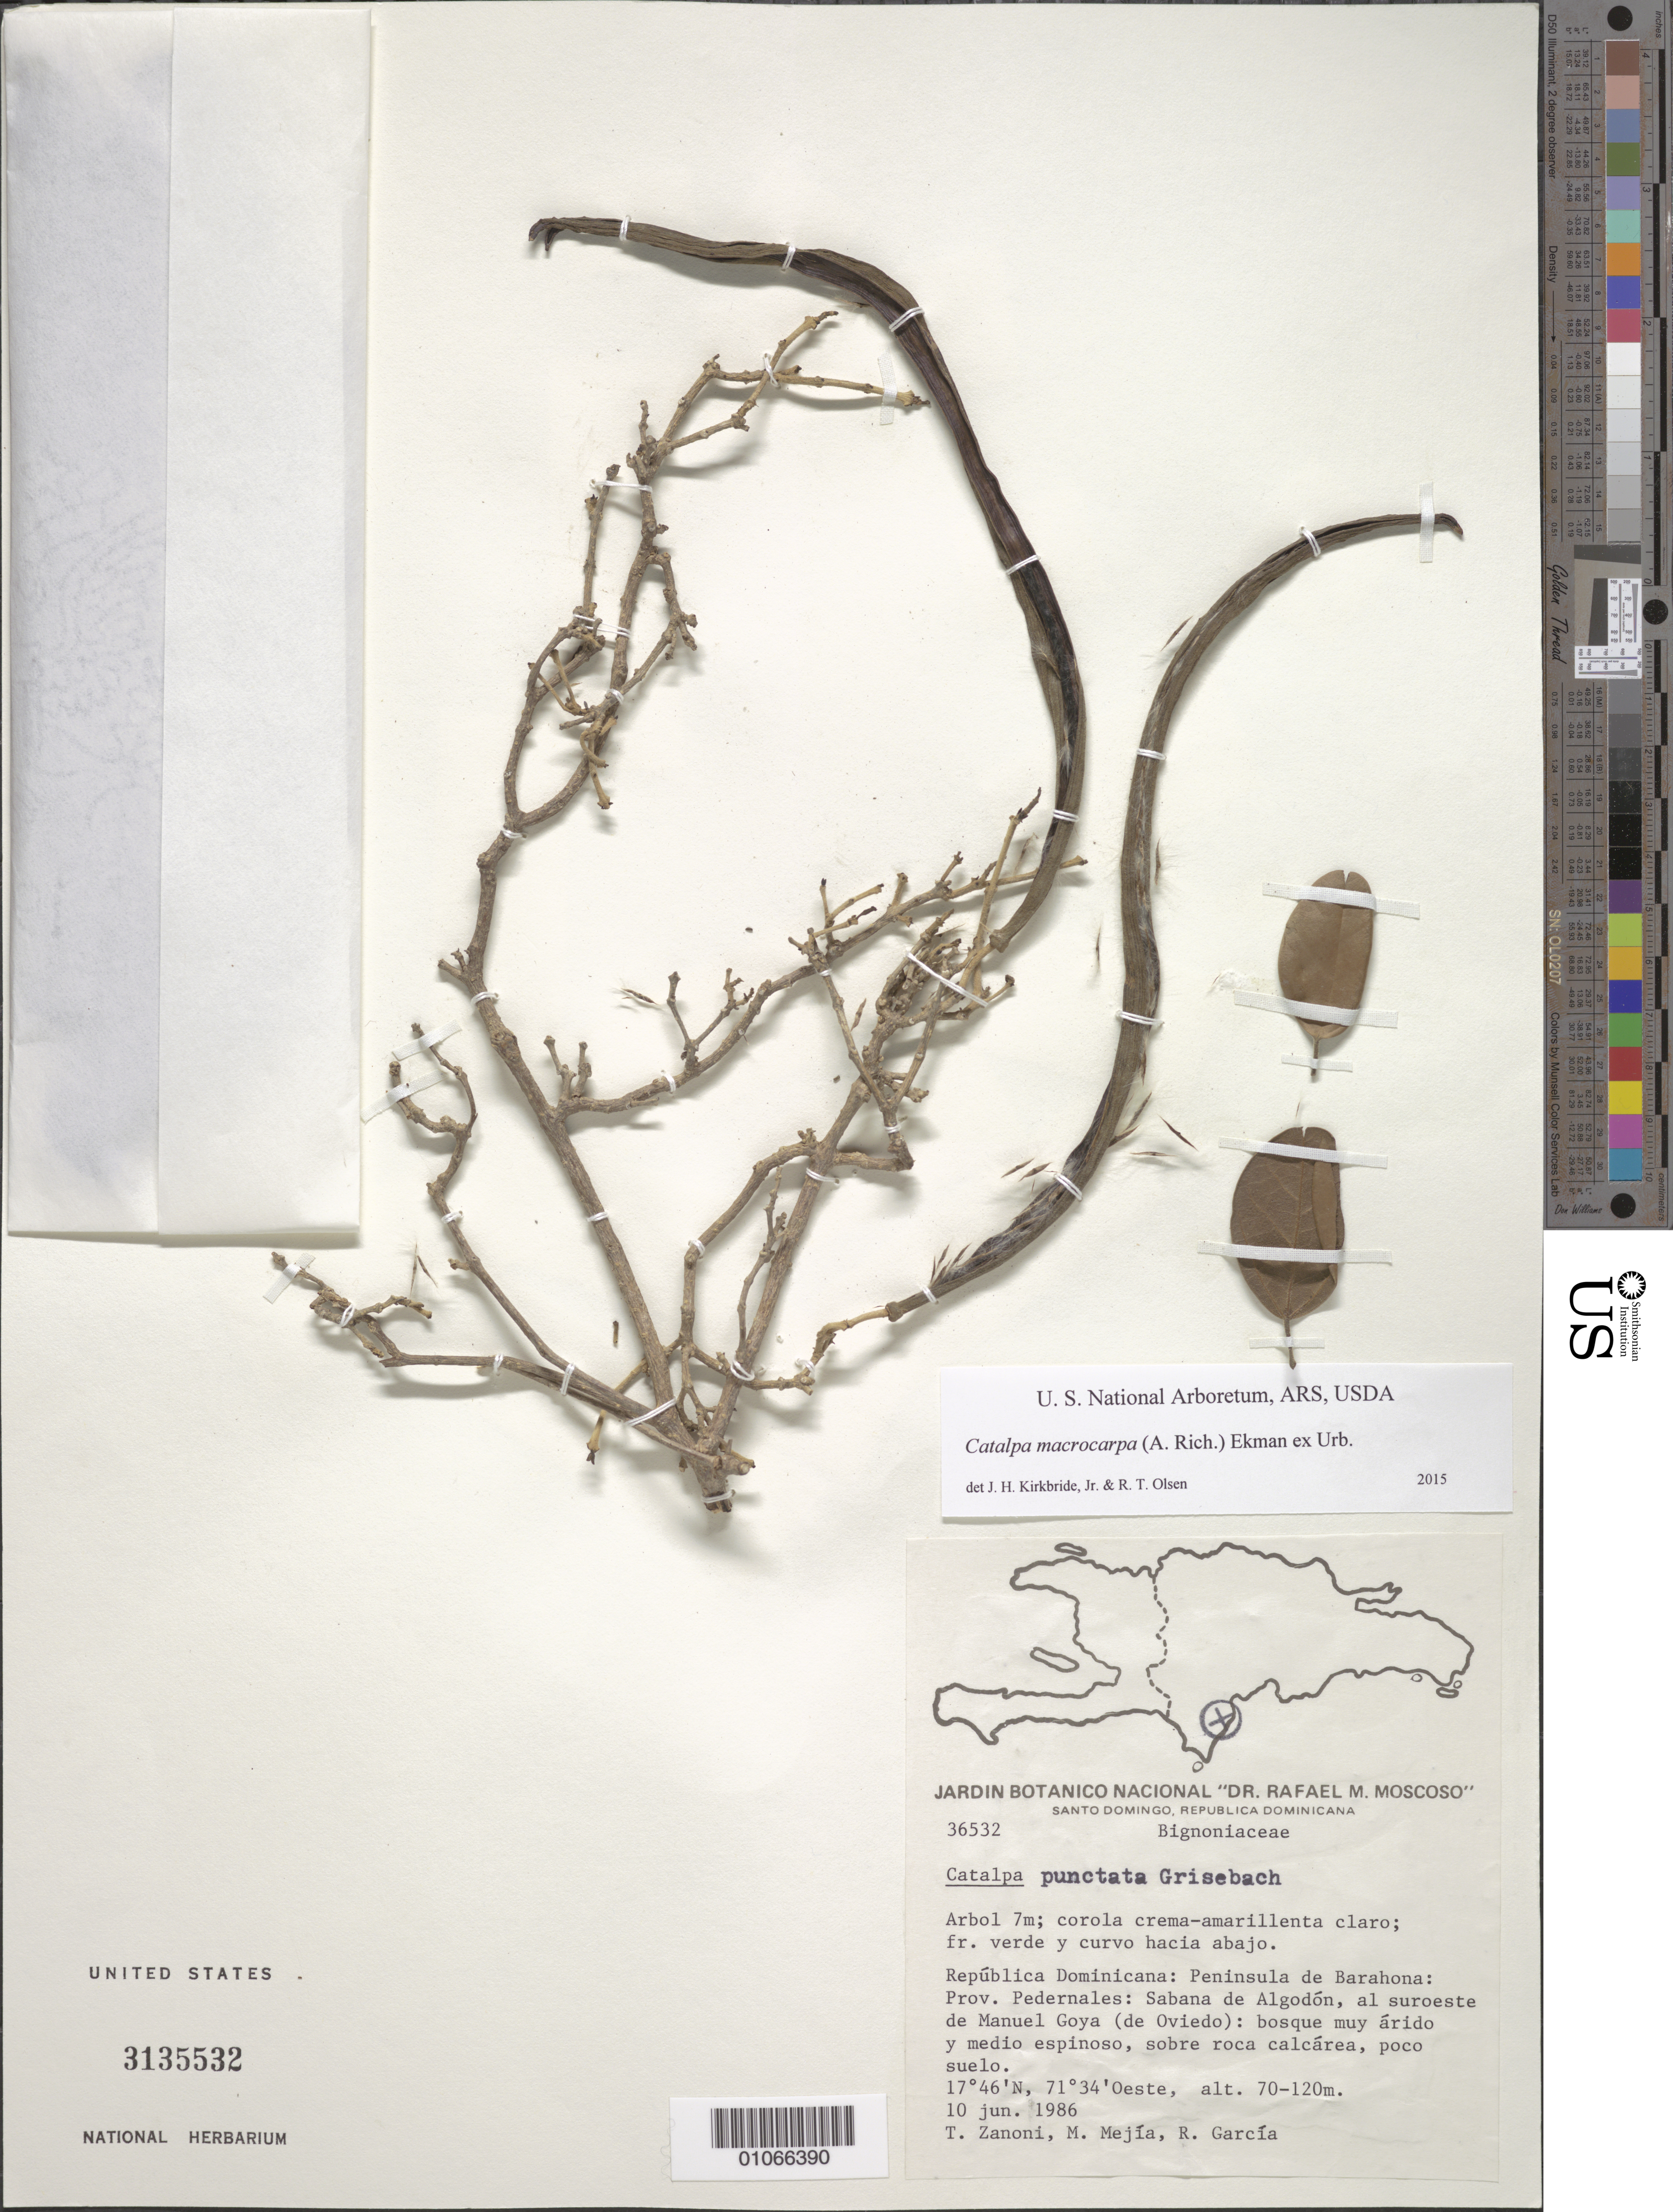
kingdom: Plantae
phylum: Tracheophyta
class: Magnoliopsida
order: Lamiales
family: Bignoniaceae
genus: Catalpa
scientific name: Catalpa punctata Griseb., nom. illeg.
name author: Griseb.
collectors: T. A. Zanoni, M. Mejia & R. G. García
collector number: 36532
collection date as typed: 10 Jun 1986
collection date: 1986-06-10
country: Dominican Republic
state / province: Pedernales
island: Hispaniola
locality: Barahona peninsula, Sabana de Algodon, to the southeast of Manuel Goya (de Oviedo), in arid and thorny forest over limestone soil.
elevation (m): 70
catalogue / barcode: US 3135532